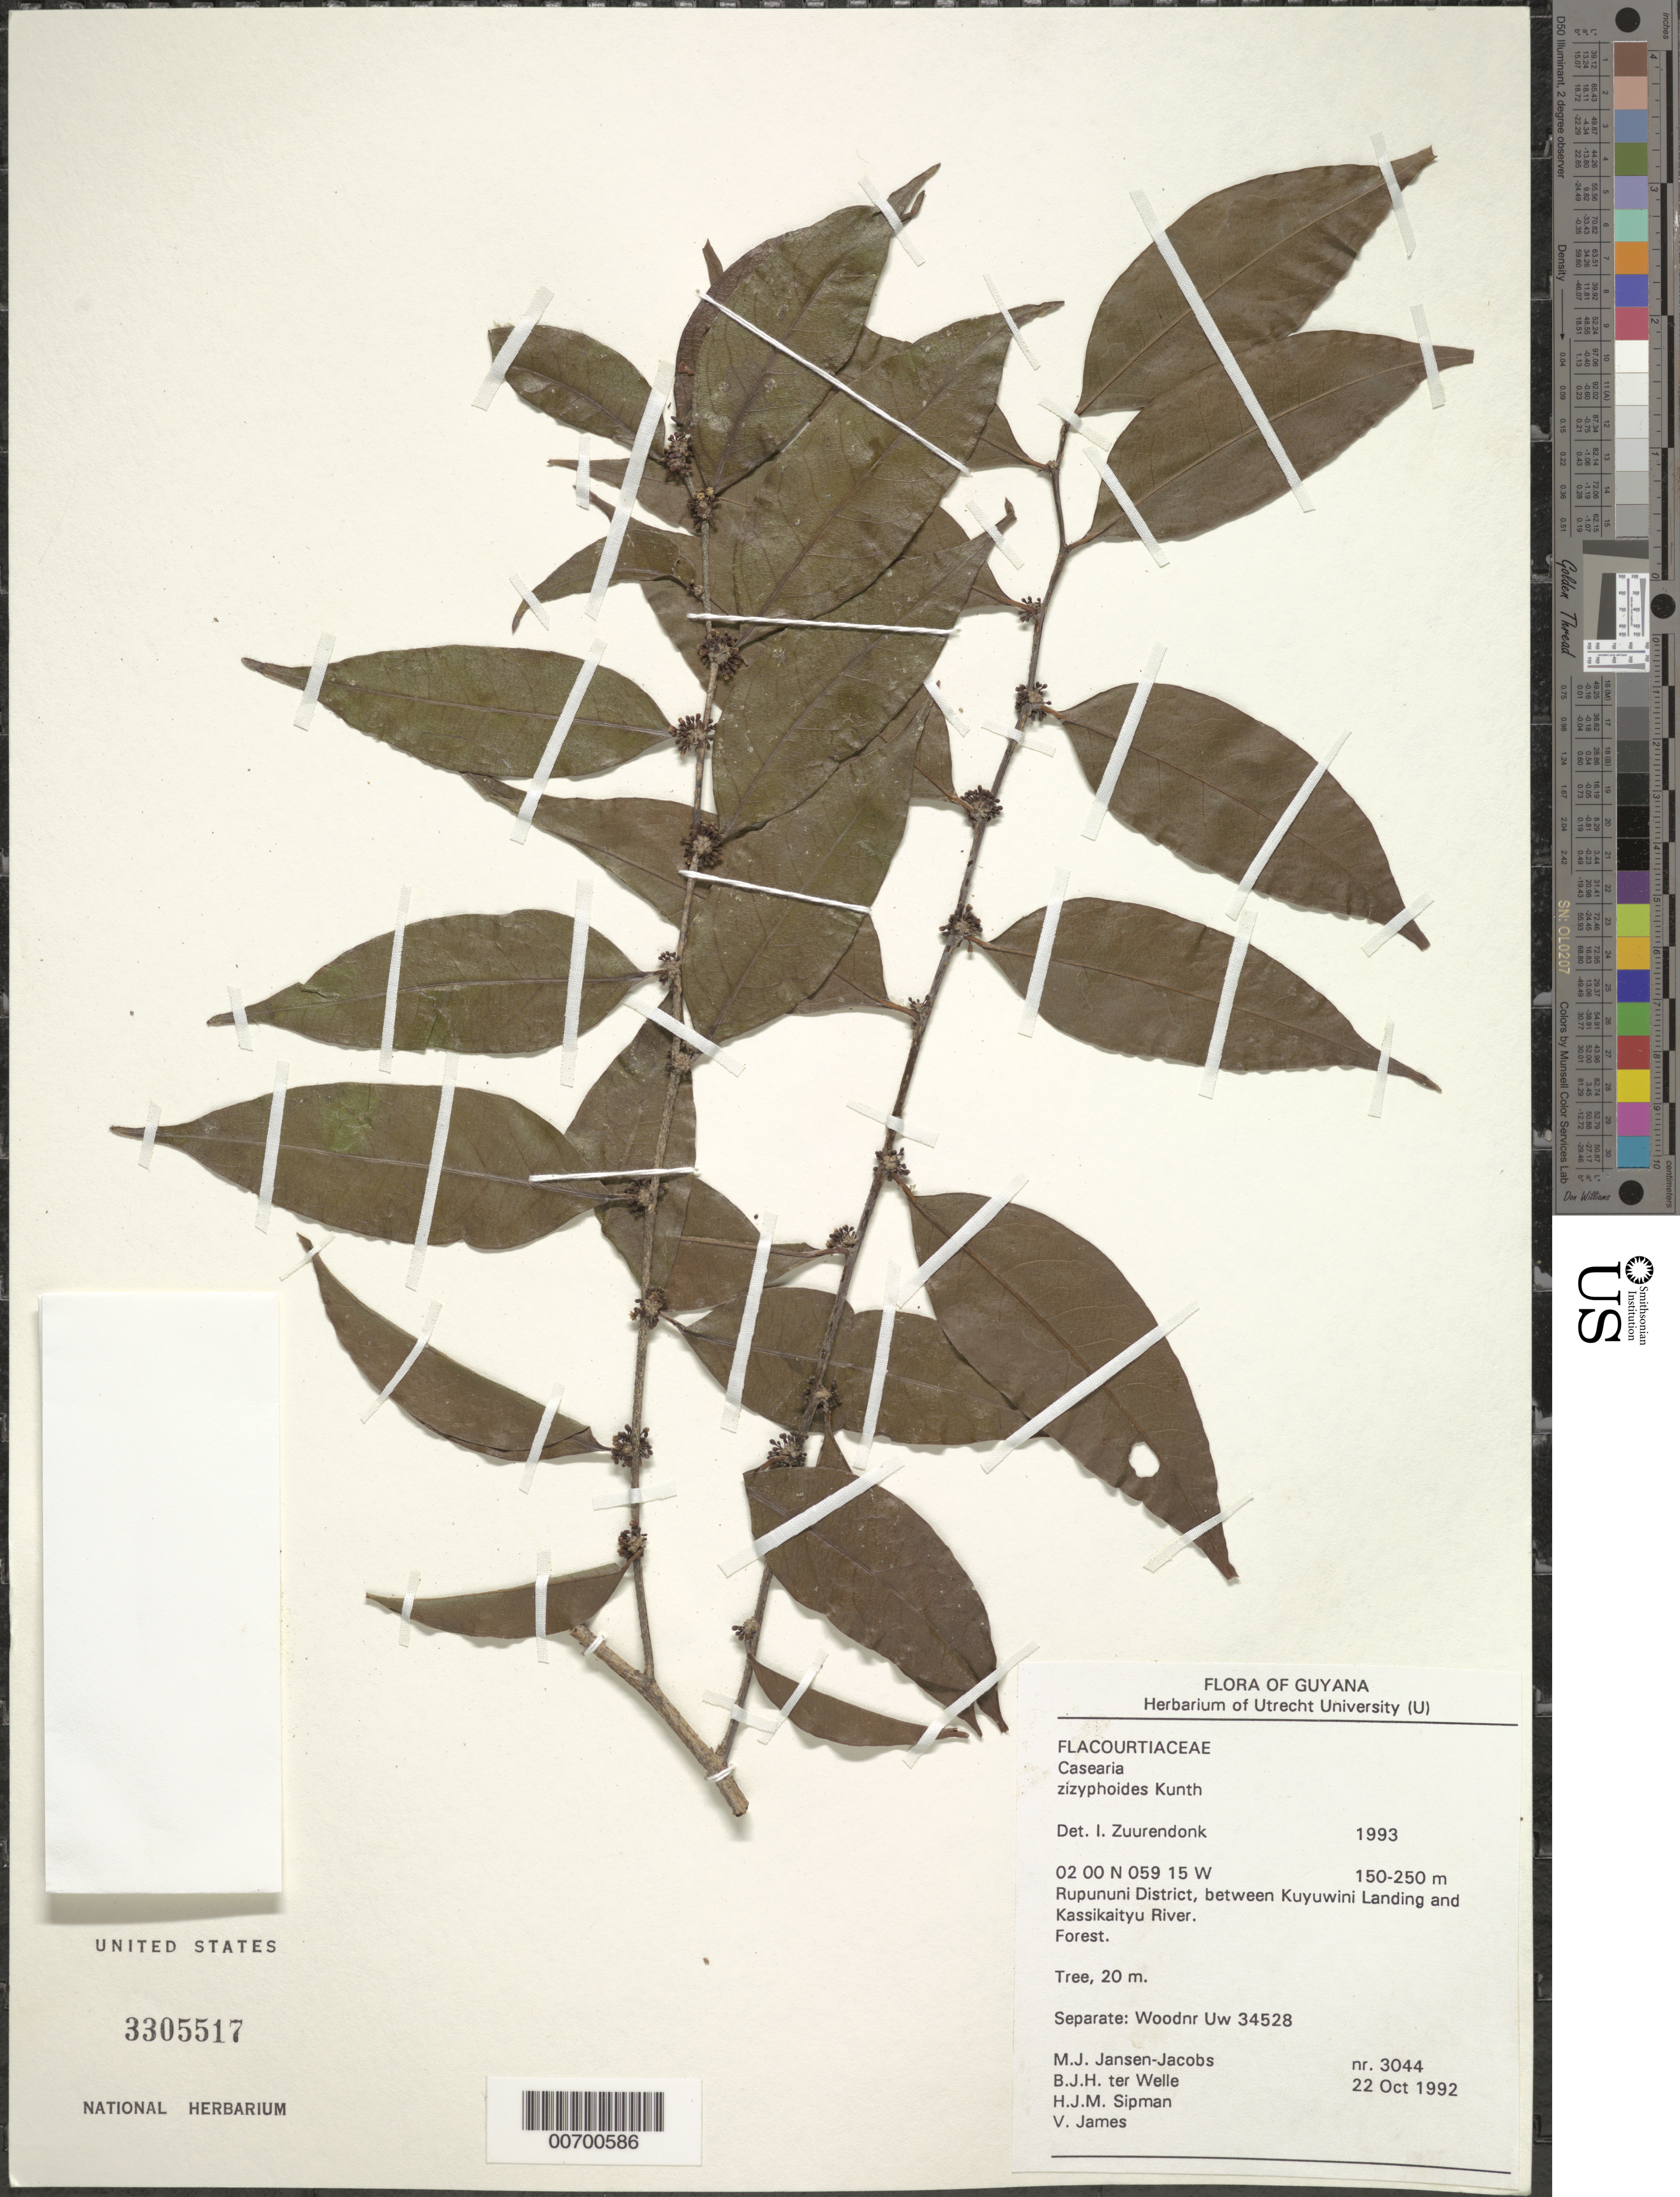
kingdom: Plantae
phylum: Tracheophyta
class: Magnoliopsida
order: Malpighiales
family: Salicaceae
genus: Casearia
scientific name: Casearia zizyphoides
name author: Kunth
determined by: Zuurendonk, I.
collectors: M. J. Jansen-Jacobs, B. Welle, H. J. M. Sipman & V. James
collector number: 3044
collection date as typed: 22-Oct-92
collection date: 1992-10-22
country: Guyana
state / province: U. Takutu-U. Essequibo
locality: Rupununi District, between Kuyuwini Landing and Kassikaityu River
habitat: Forest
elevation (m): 150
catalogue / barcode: US 3305517